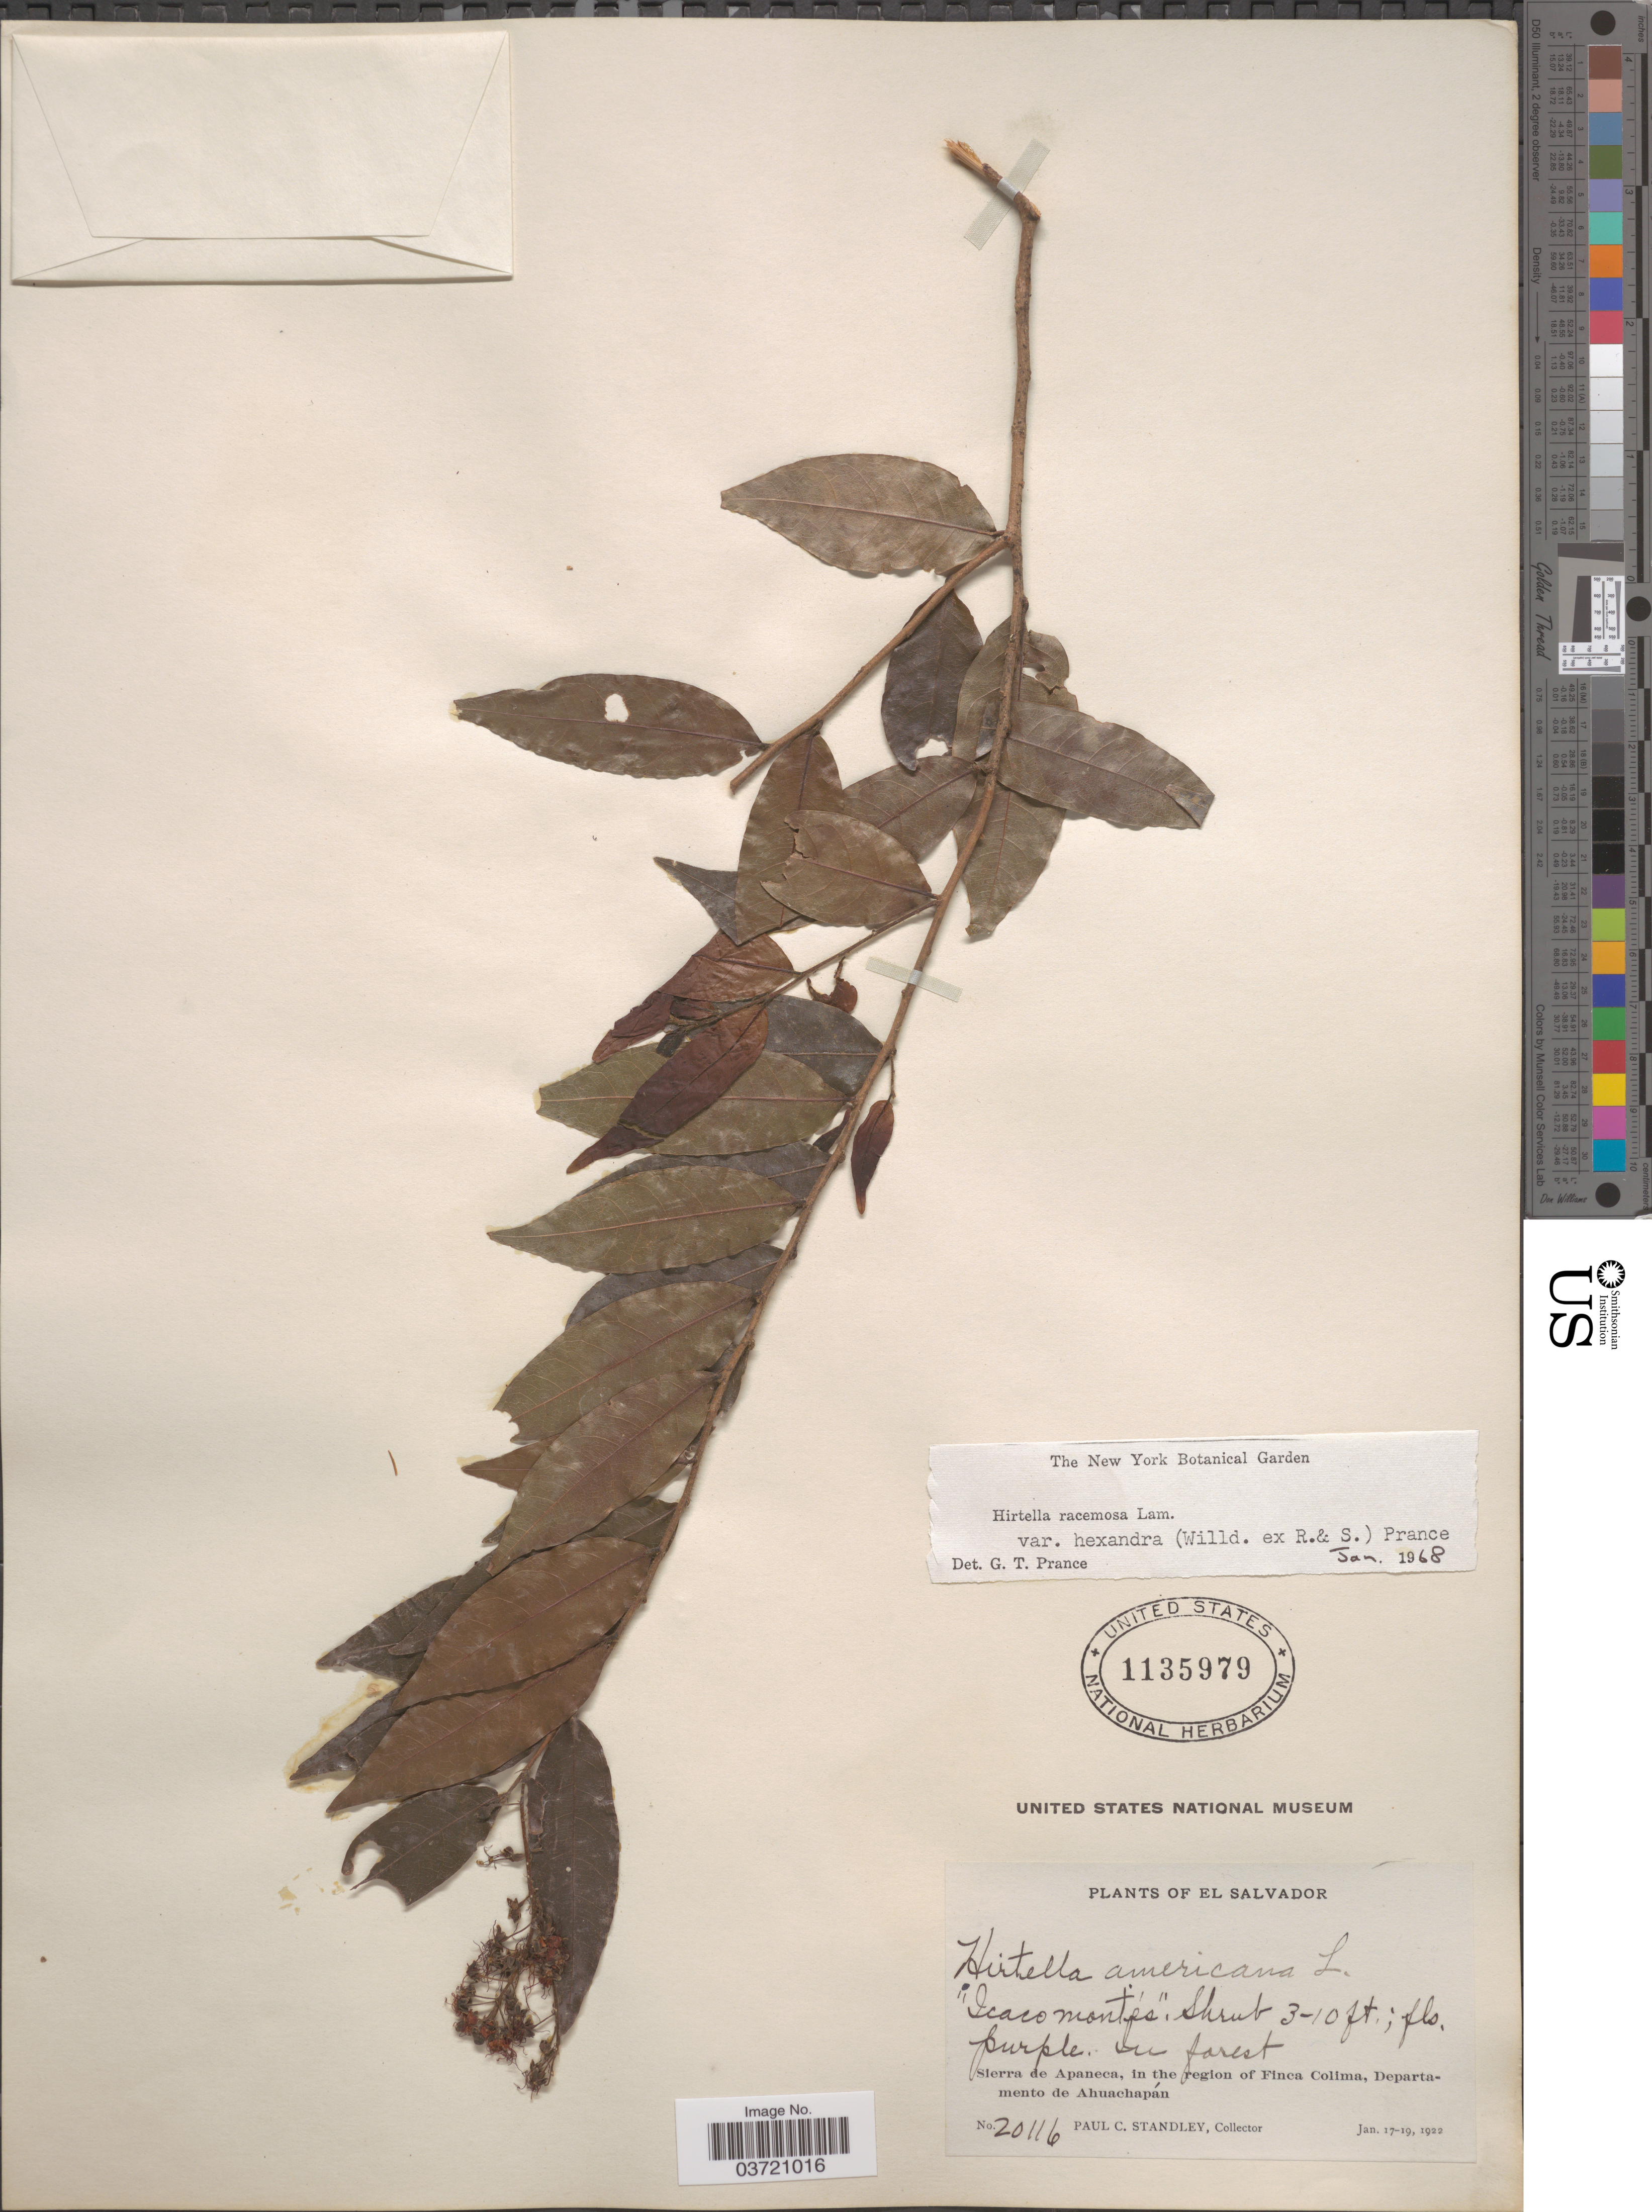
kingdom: Plantae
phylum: Tracheophyta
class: Magnoliopsida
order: Malpighiales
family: Chrysobalanaceae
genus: Hirtella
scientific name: Hirtella racemosa var. hexandra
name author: (Willd. ex Roem. & Schult.) Prance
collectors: P. C. Standley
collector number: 20116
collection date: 1922-01-17/1922-01-19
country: El Salvador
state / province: Ahuachapan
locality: Sierra de Apaneca, in the region of Finca Colima, Departamento de Ahuachapán.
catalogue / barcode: US 1135979